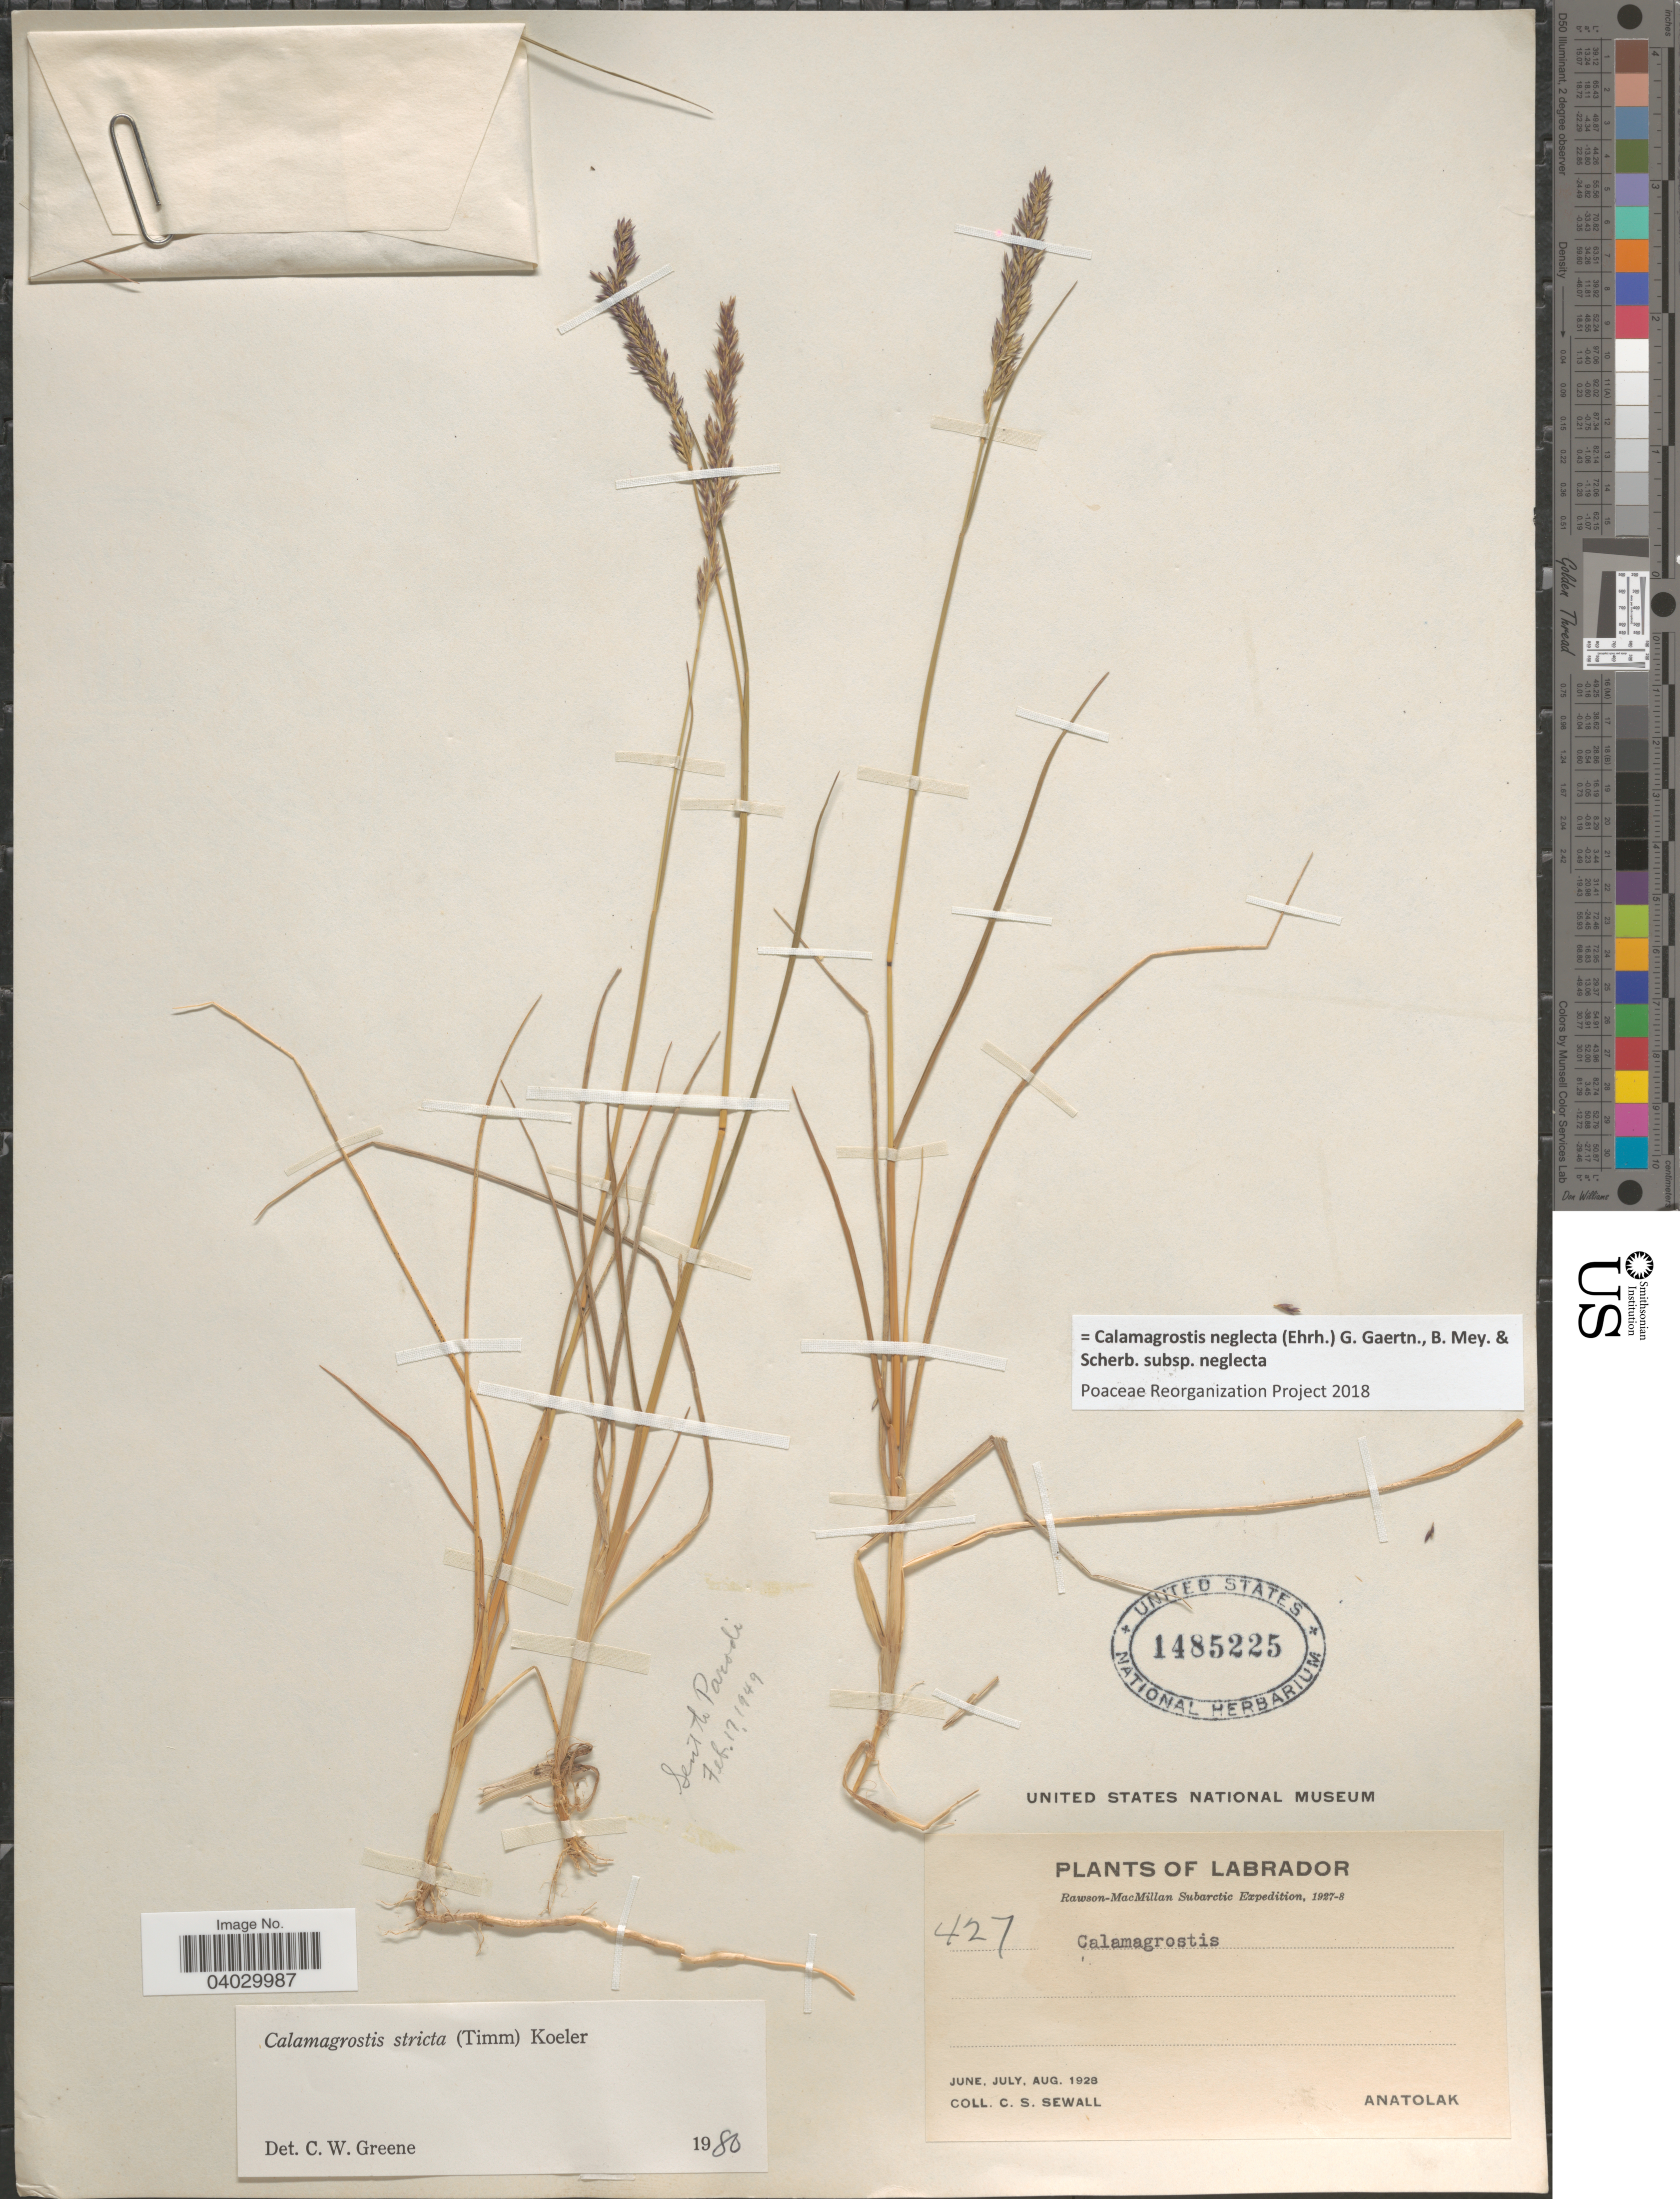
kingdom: Plantae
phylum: Tracheophyta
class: Liliopsida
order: Poales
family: Poaceae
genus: Calamagrostis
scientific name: Calamagrostis neglecta subsp. neglecta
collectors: C. Sewall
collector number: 427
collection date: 1928-06/1928-08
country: Canada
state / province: Newfoundland and Labrador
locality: Labrador. Anatolak.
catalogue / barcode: US 1485225